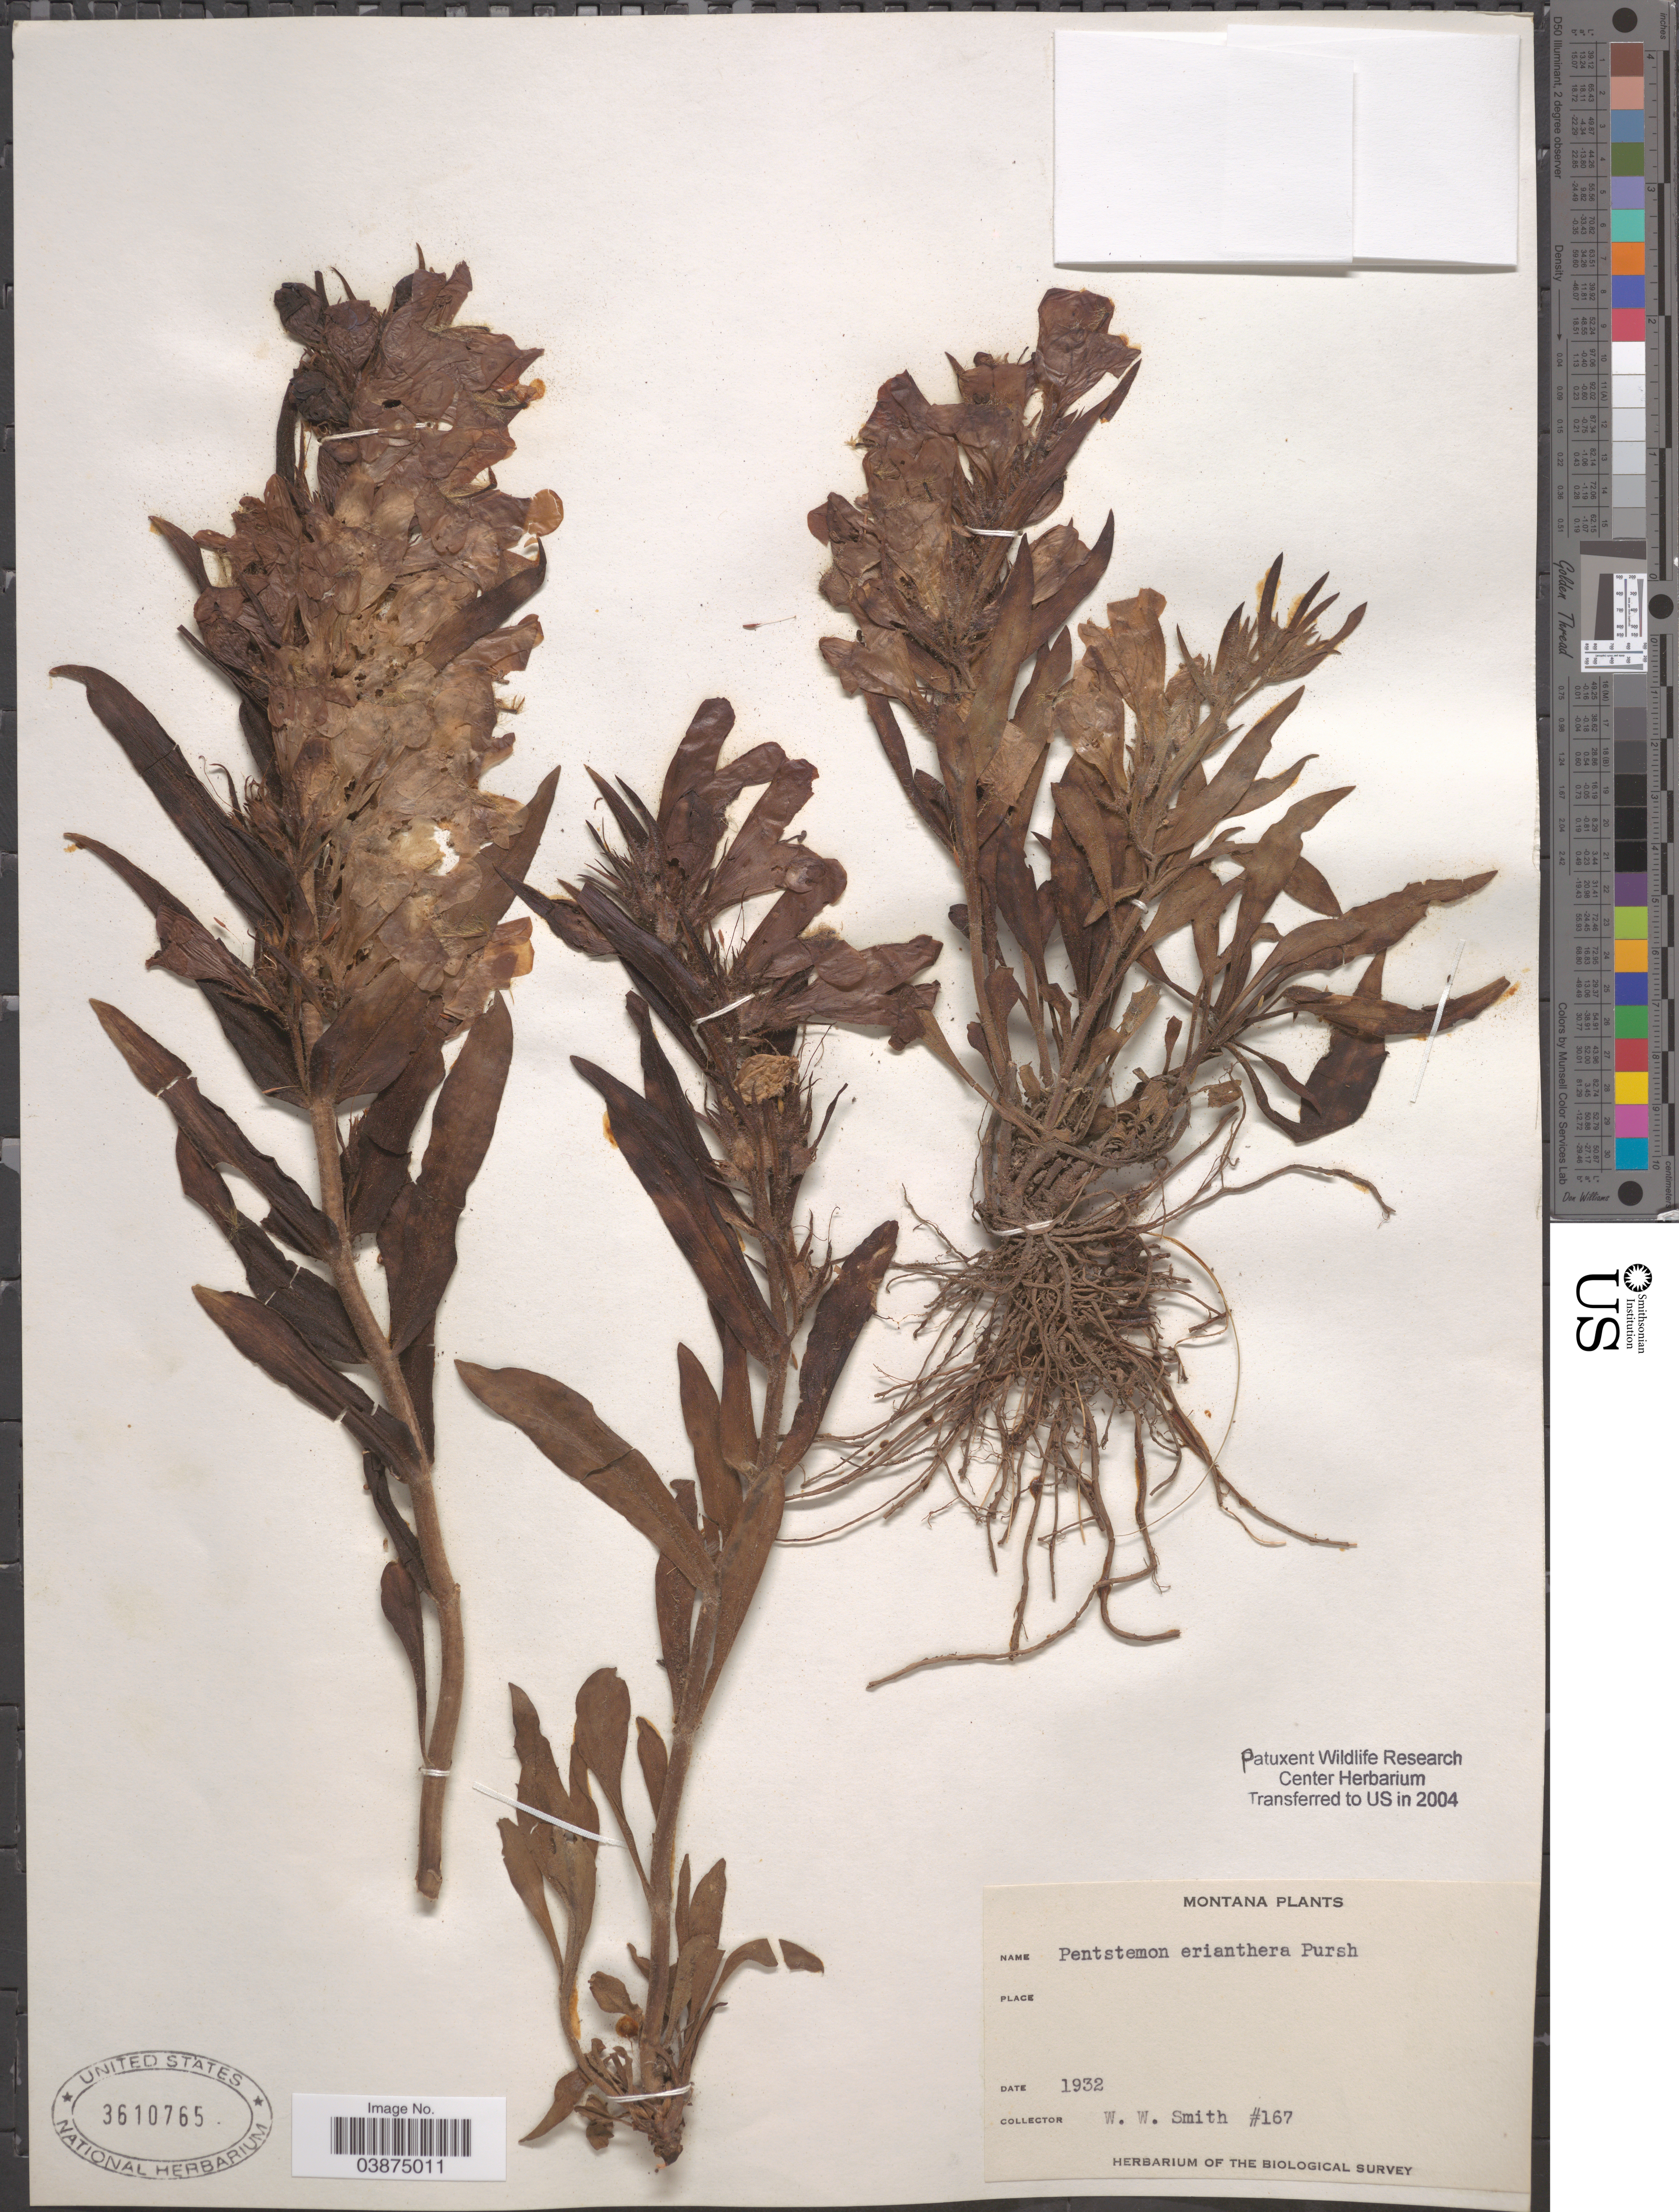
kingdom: Plantae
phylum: Tracheophyta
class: Magnoliopsida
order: Lamiales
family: Plantaginaceae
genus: Penstemon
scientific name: Penstemon eriantherus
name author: Pursh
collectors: W. W. Smith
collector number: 167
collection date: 1932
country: United States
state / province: Montana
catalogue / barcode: US 3610765